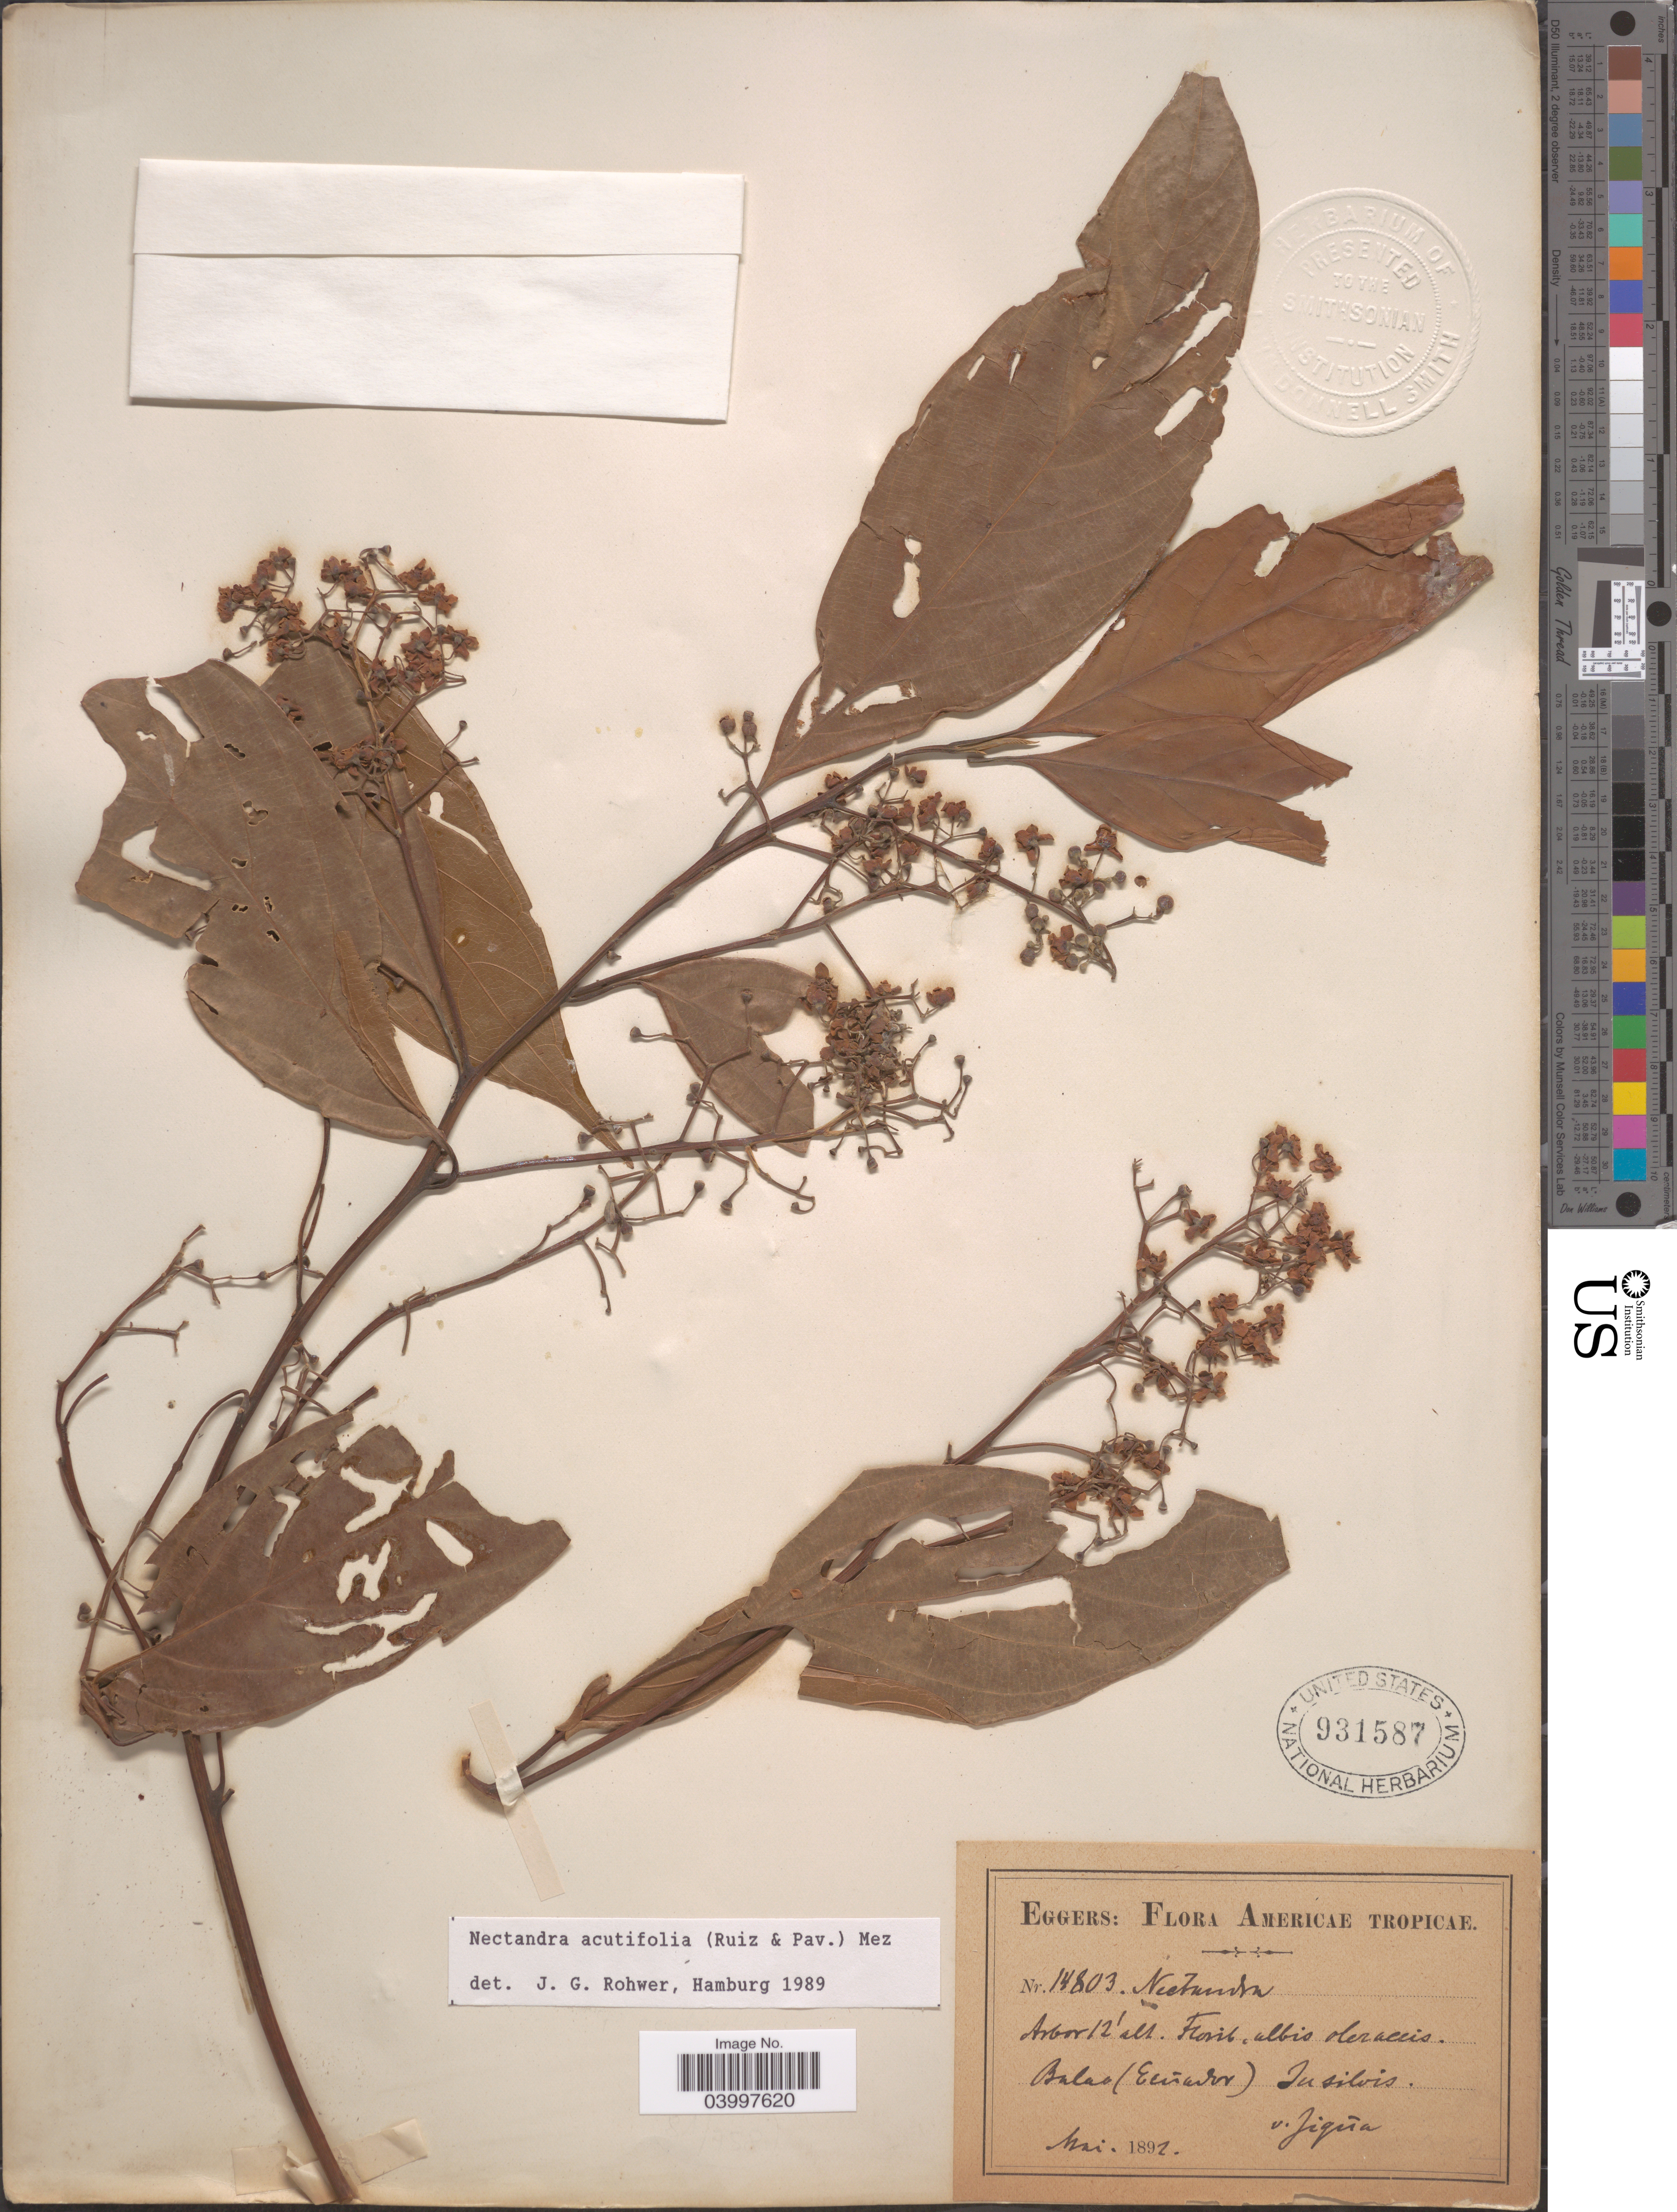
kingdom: Plantae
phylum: Tracheophyta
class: Magnoliopsida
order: Laurales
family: Lauraceae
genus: Nectandra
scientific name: Nectandra acutifolia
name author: (Ruiz & Pav.) Mez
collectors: -. Eggers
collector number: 14803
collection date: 1892-05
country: Ecuador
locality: Balao. In silvis v. Jigúa.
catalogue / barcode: US 931587